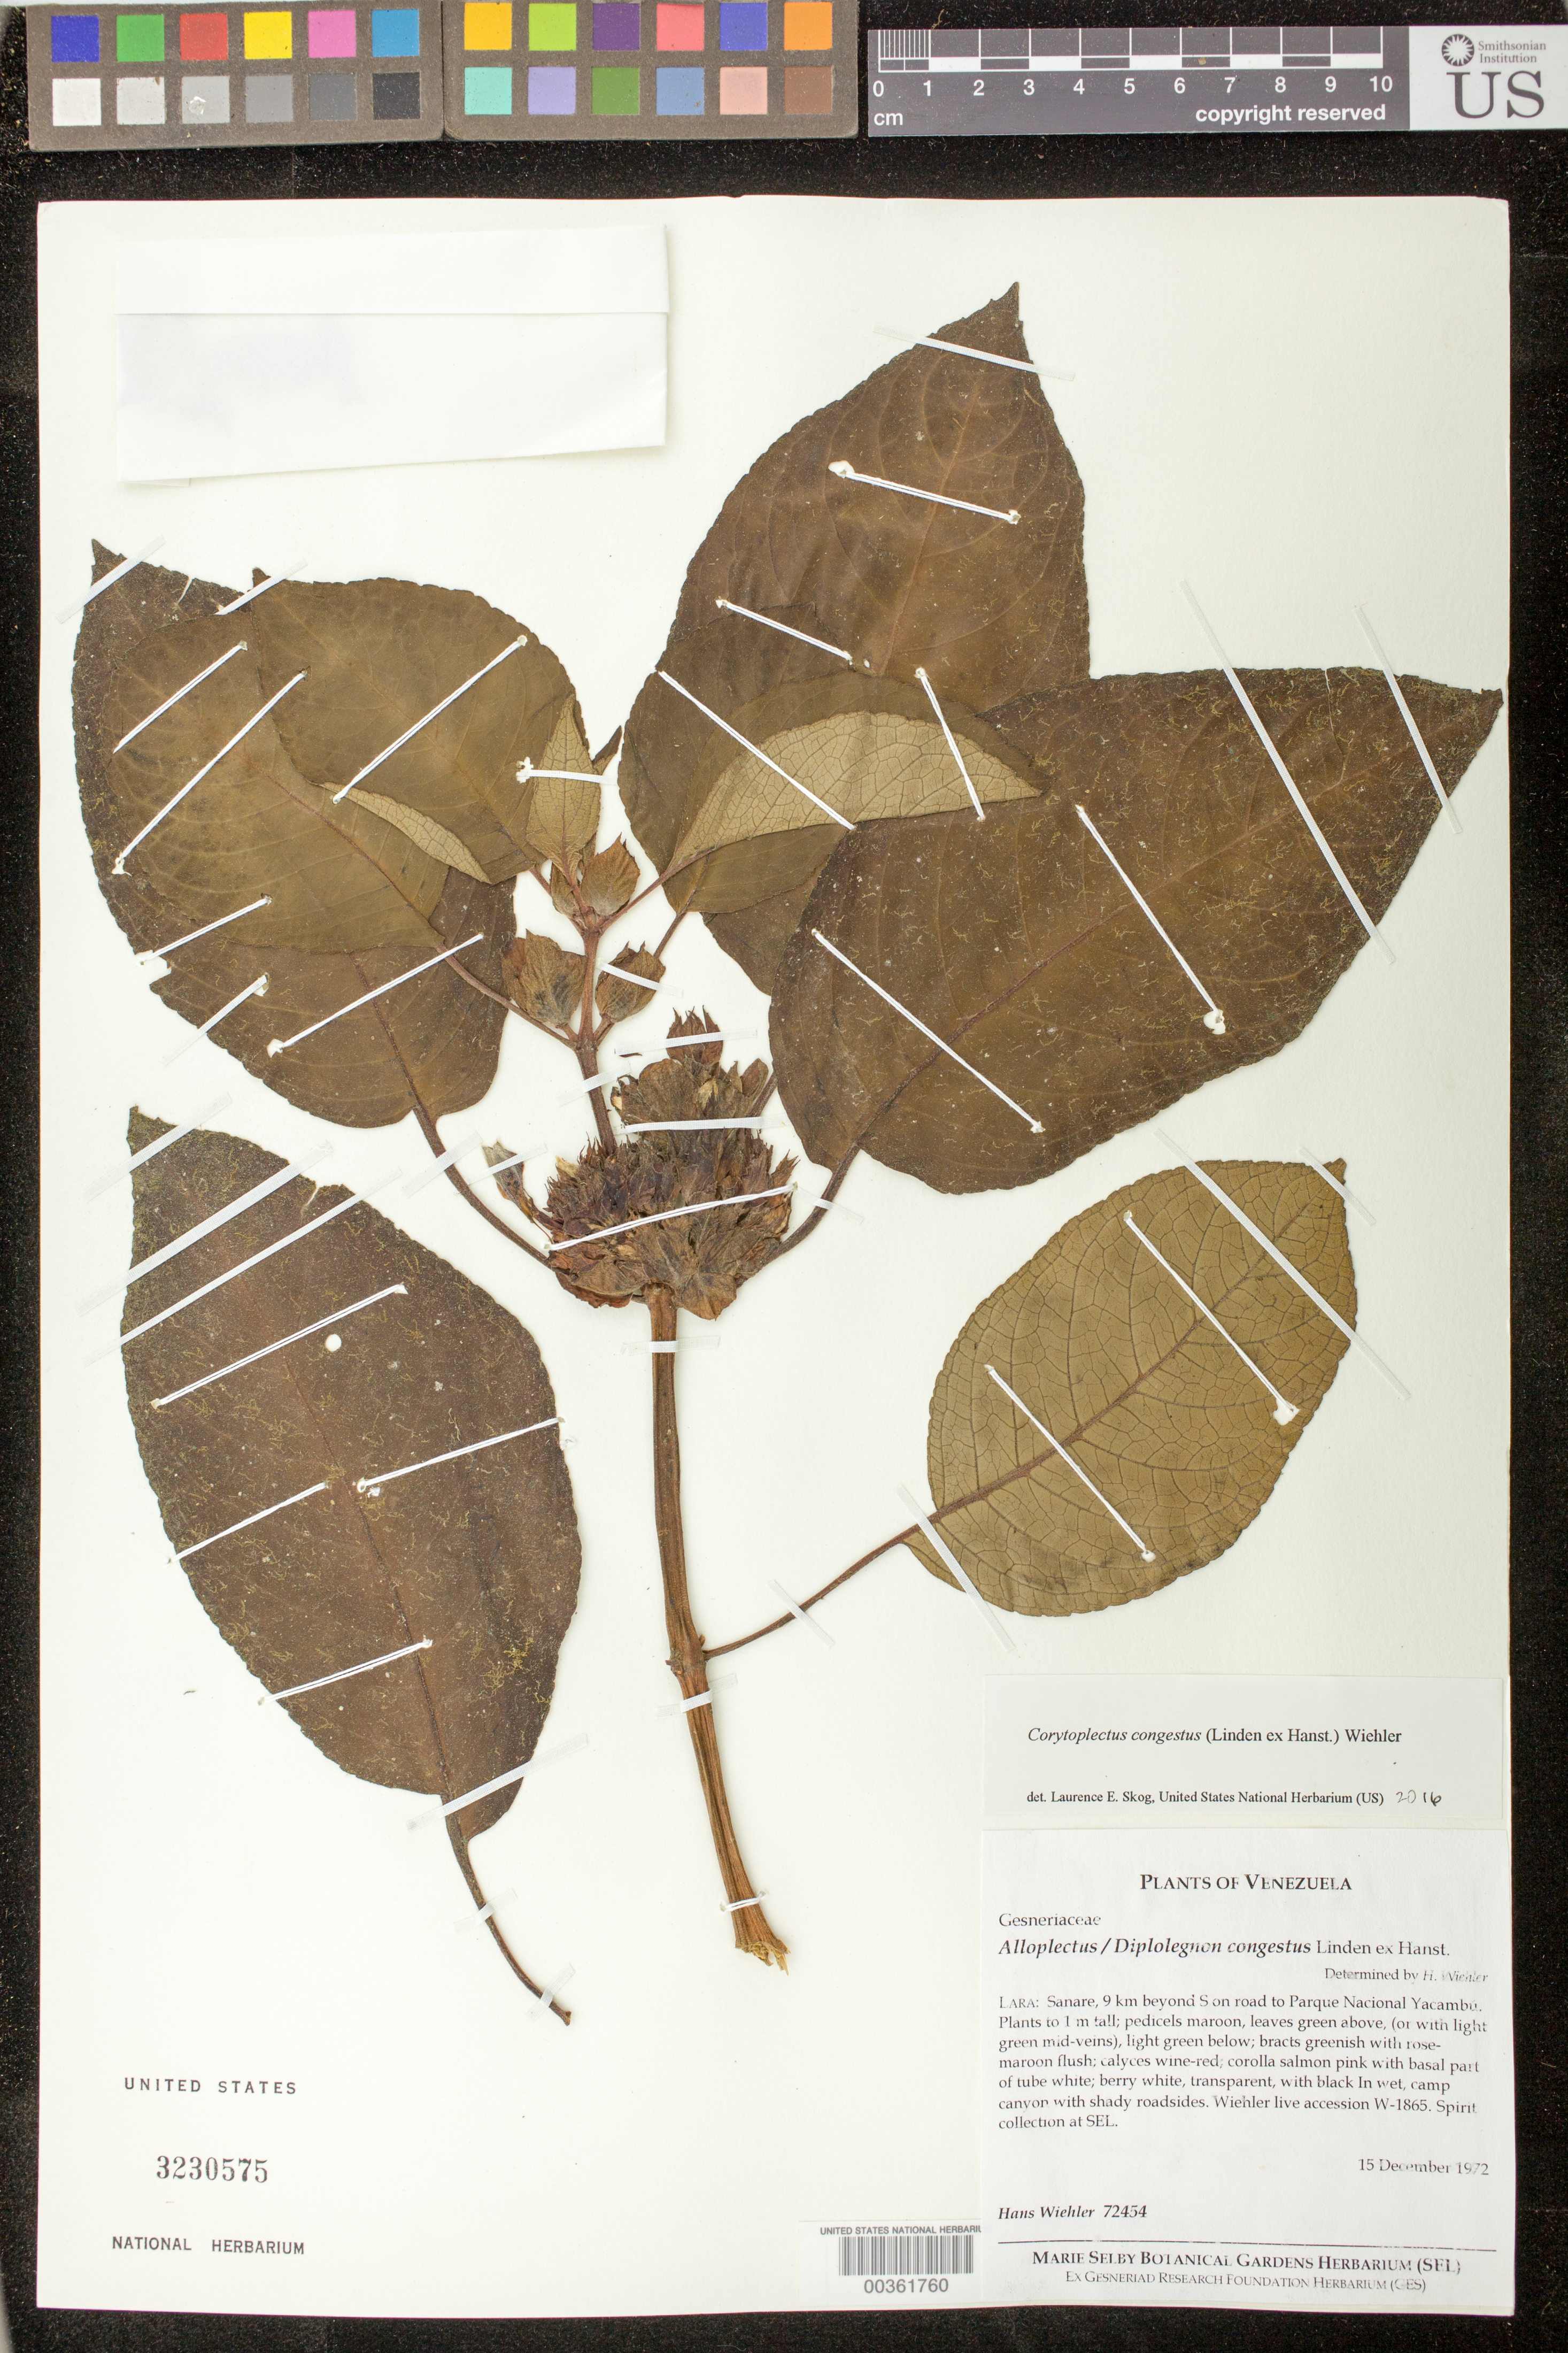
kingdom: Plantae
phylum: Tracheophyta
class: Magnoliopsida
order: Lamiales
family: Gesneriaceae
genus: Corytoplectus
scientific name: Corytoplectus congestus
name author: (Linden ex Hanst.) Wiehler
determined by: Skog, Laurence E.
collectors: H. J. Wiehler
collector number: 72454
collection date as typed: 1972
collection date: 1972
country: Venezuela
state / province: Lara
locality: Sanare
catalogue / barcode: US 3230575